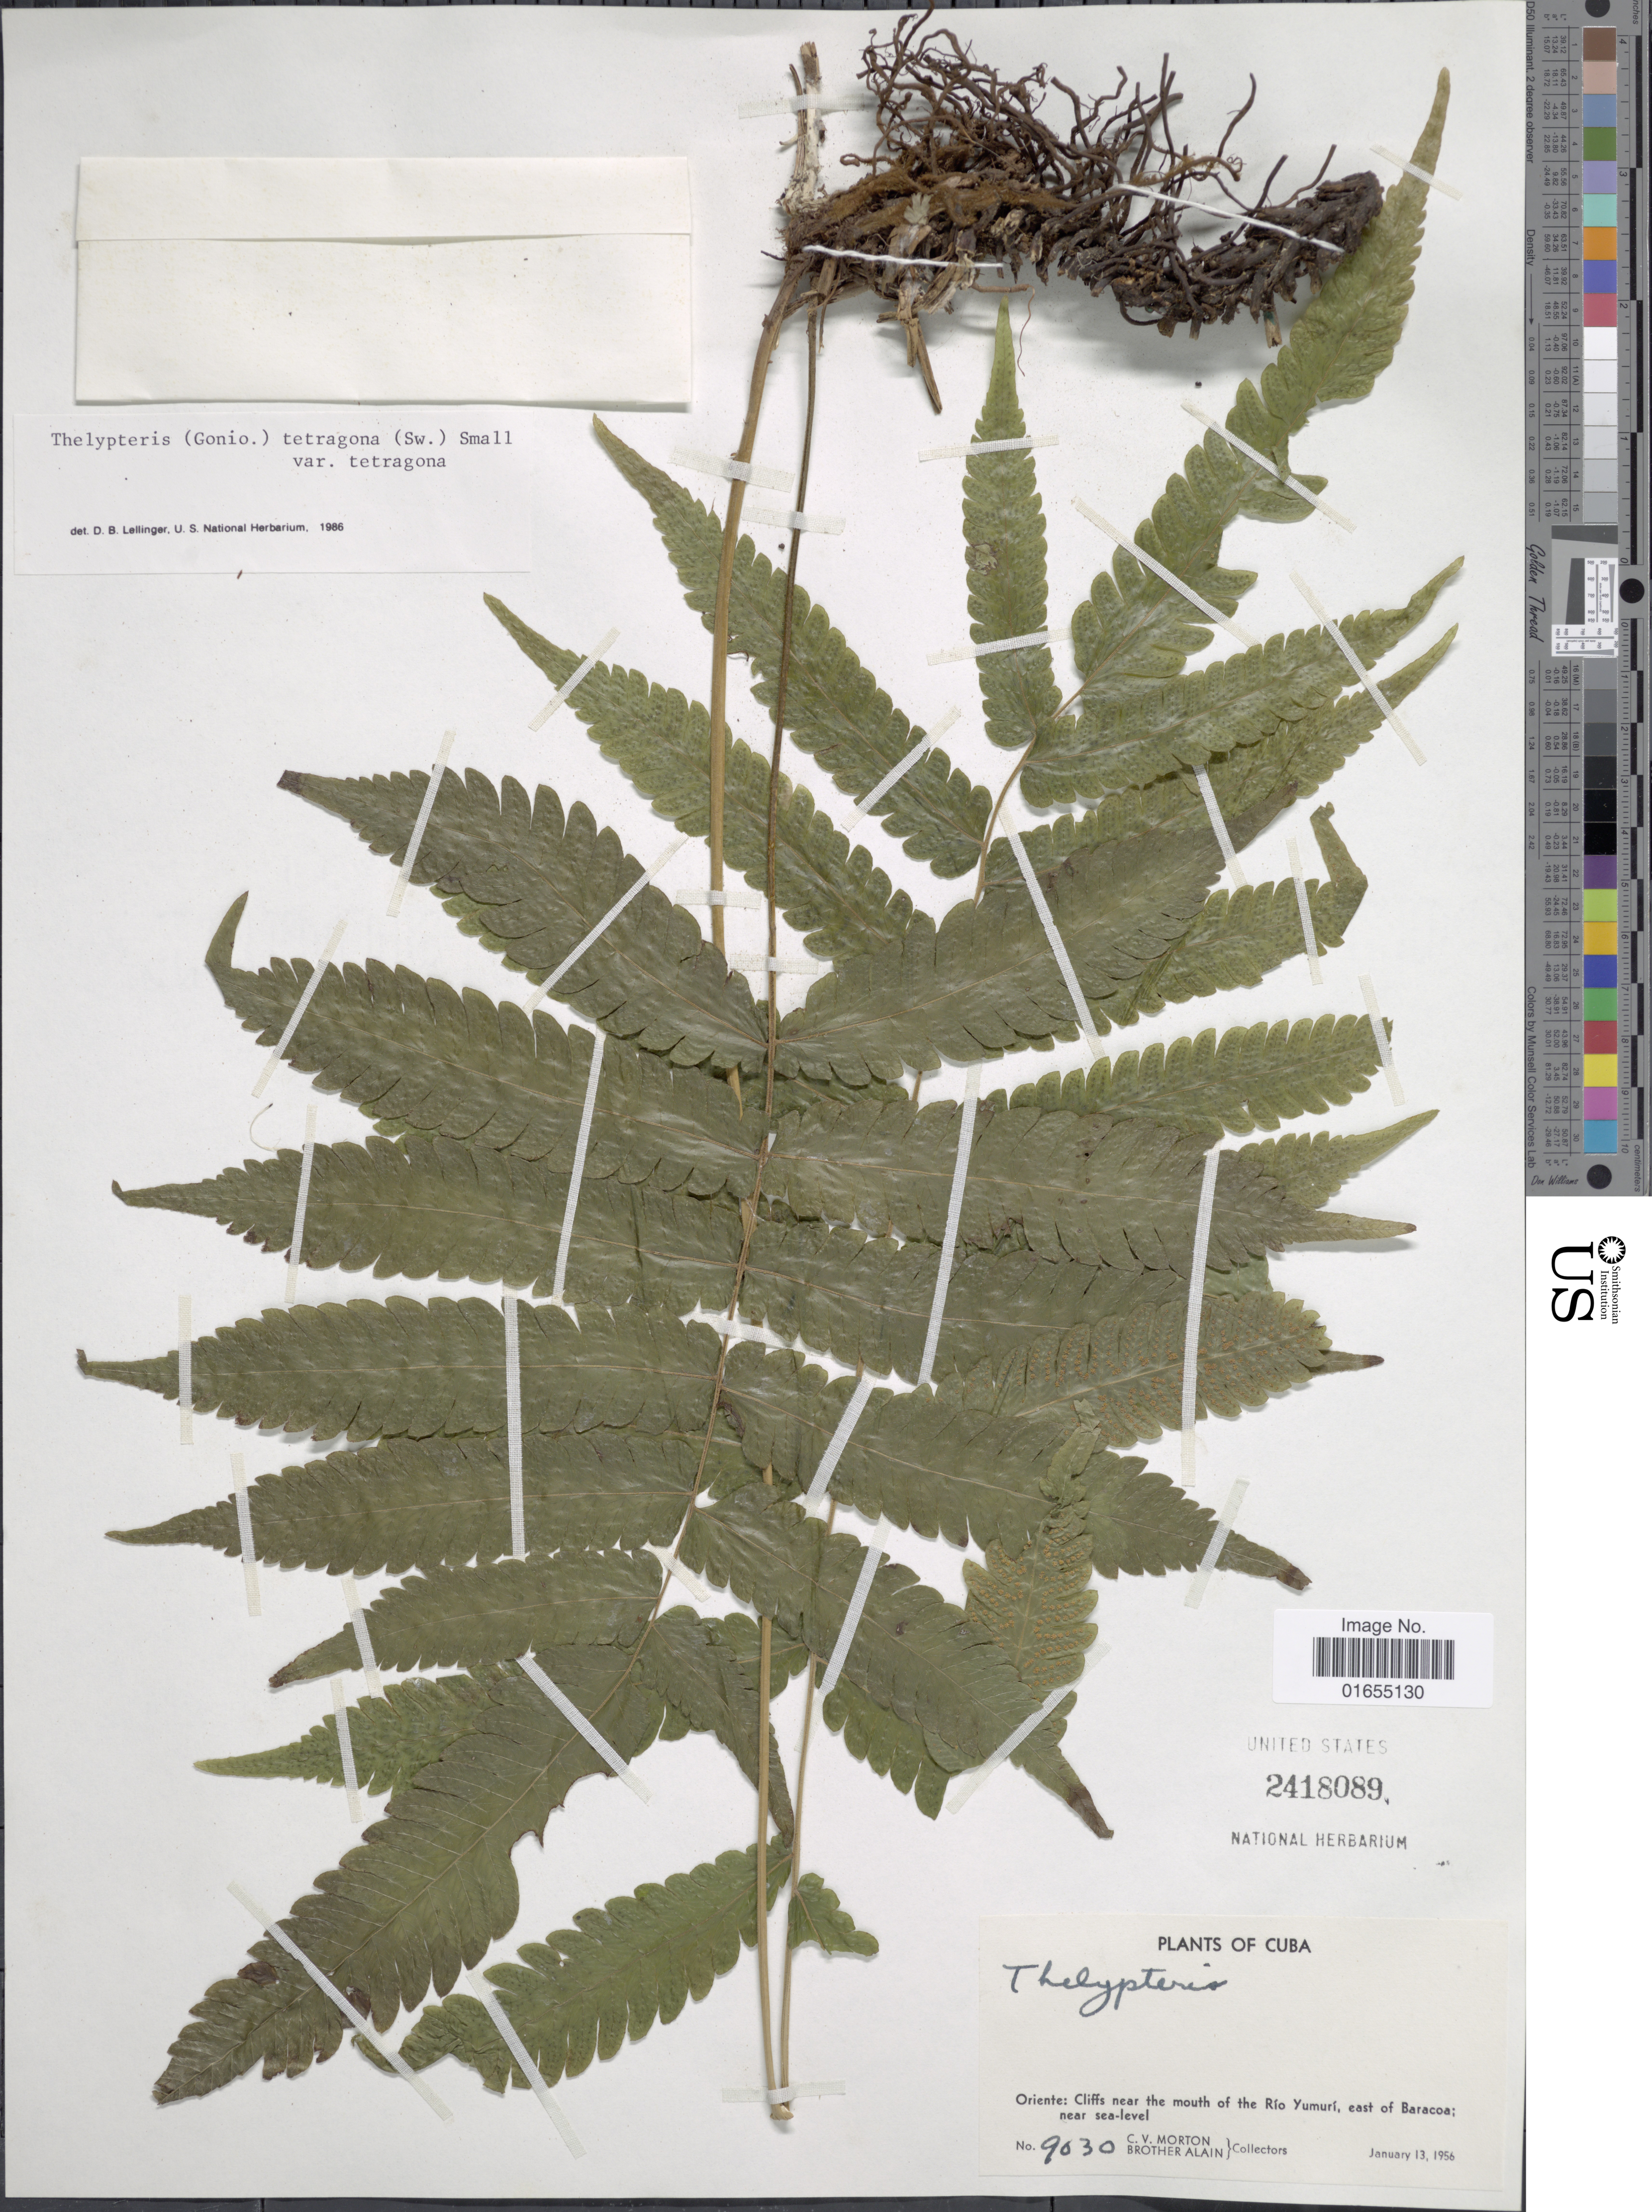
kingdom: Plantae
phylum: Tracheophyta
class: Polypodiopsida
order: Polypodiales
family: Thelypteridaceae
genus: Goniopteris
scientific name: Goniopteris subtetragona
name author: (Link) Vareschi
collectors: C. V. Morton & Bro. Alain - DO NOT USE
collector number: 9030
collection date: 1956-01-13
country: Cuba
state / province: Oriente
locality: Cliffs near the mouth of the Rio Yumuri, east of Baracoa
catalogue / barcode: US 2418089